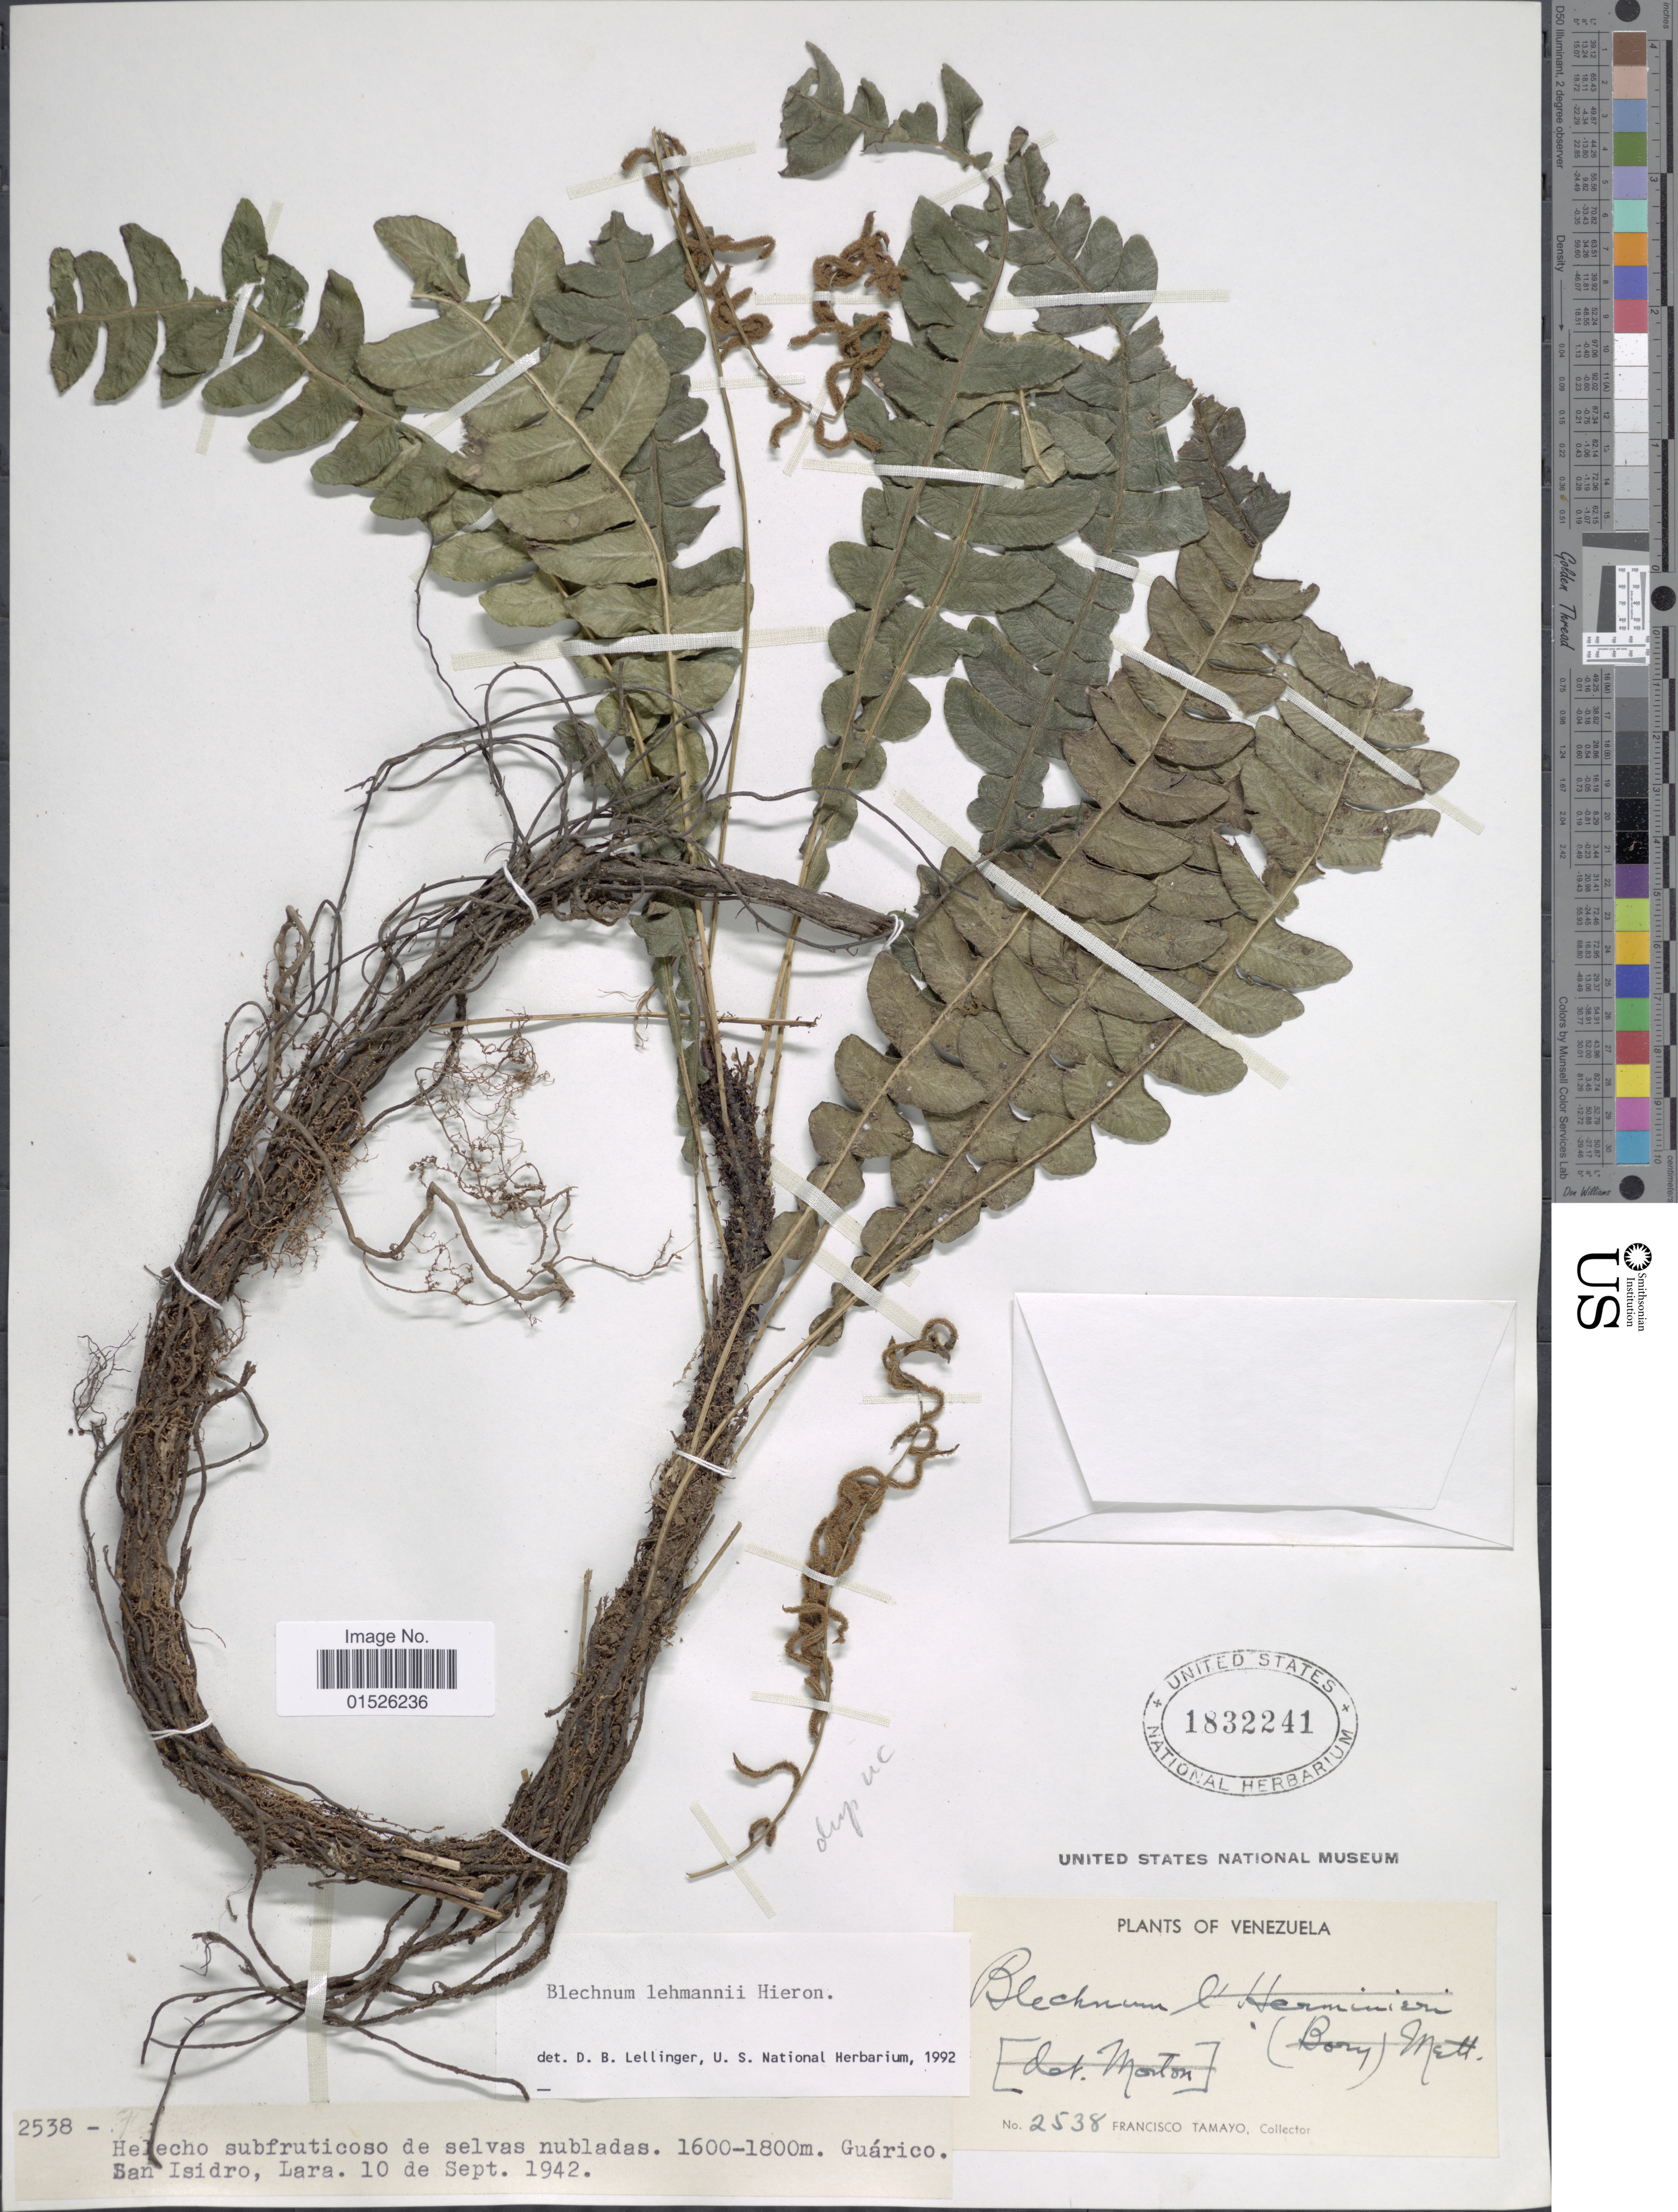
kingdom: Plantae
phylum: Tracheophyta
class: Polypodiopsida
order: Polypodiales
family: Blechnaceae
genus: Blechnum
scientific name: Blechnum lehmannii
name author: Hieron.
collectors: F. Tamayo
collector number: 2538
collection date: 1942-09-10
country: Venezuela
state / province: Guárico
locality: Venezuela, Guarico, Sam Isidoro, Lara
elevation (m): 1600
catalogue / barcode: US 1832241